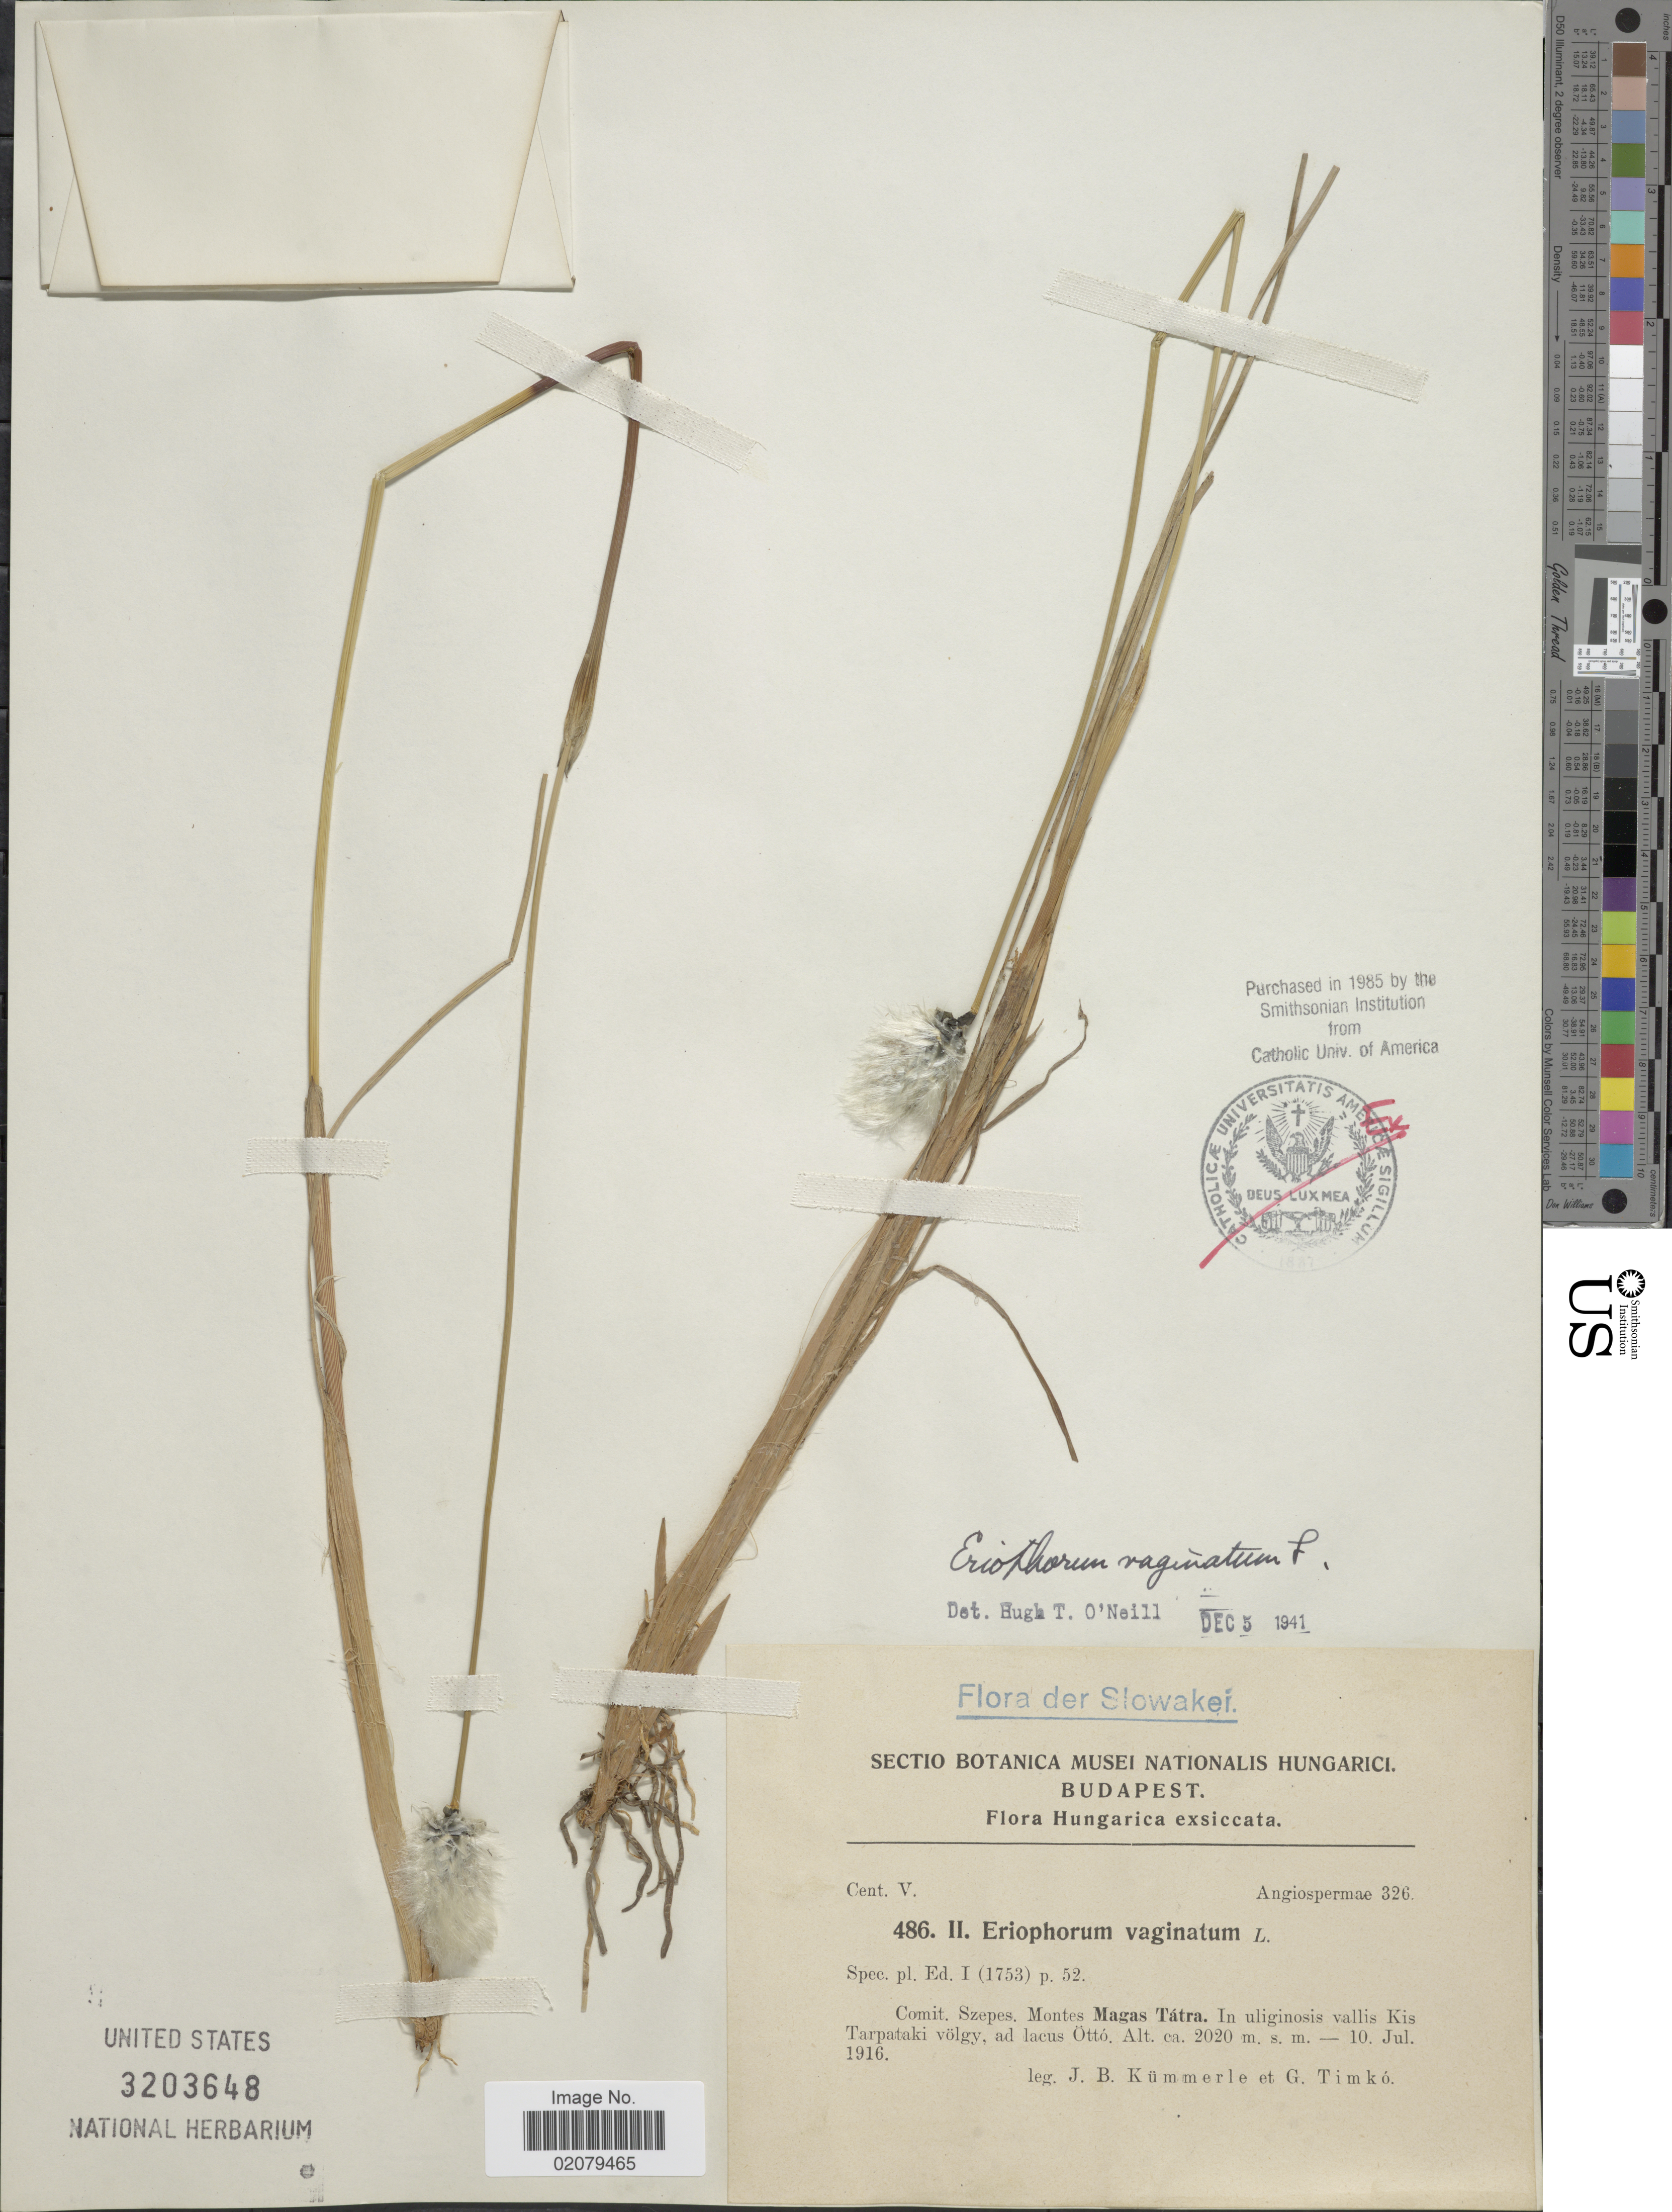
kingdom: Plantae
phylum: Tracheophyta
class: Liliopsida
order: Poales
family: Cyperaceae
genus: Eriophorum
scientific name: Eriophorum vaginatum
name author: L.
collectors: J. Kummerle & G. Timko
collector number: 486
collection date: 1916-07-10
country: Hungary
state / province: Budapest, Capital District of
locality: Der Slowakei, Budapest, Comit, Szepes, Montes Magas Tatra, In uliginosis vallis Kis Tarpataki volgy, ad lacus Otto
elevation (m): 2020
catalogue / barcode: US 3203648